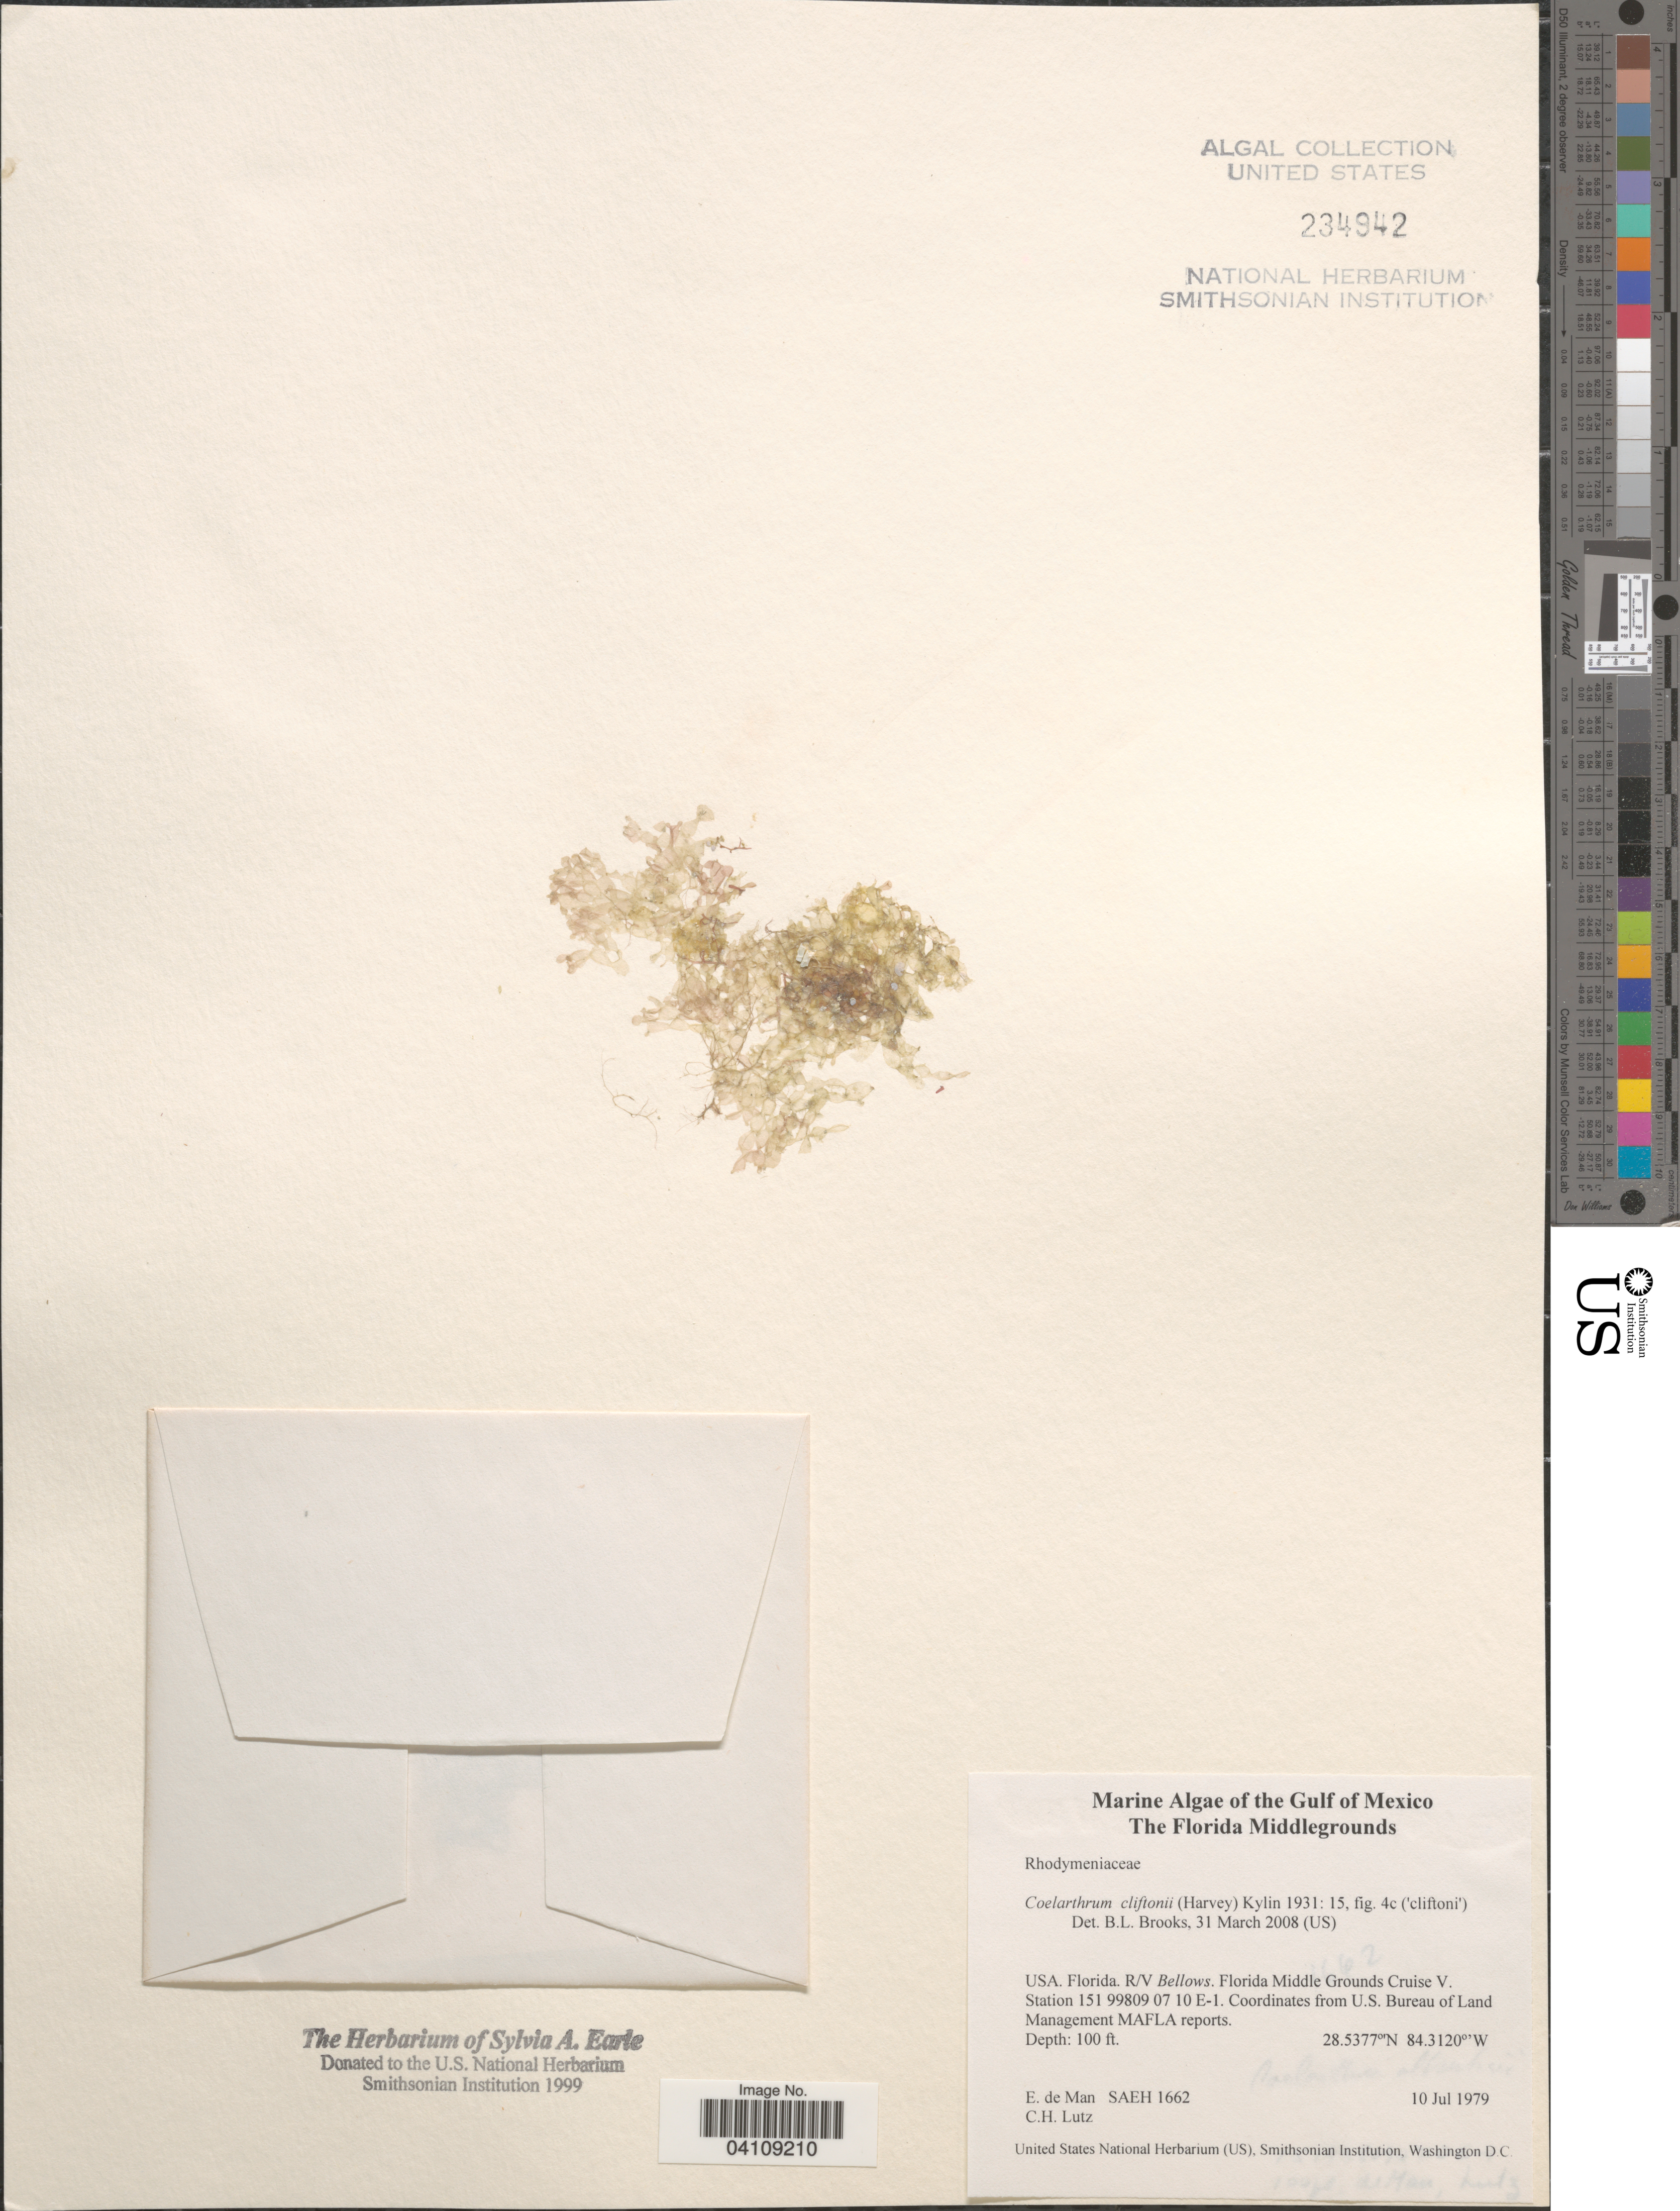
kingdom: Plantae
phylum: Rhodophyta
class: Florideophyceae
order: Rhodymeniales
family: Rhodymeniaceae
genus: Coelarthrum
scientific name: Coelarthrum cliftonii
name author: (Harv.) Kylin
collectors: E. de Man & C. Lutz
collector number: SAEH 1662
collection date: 1979-07-10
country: United States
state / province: Florida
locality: Gulf of Mexico. The Florida Middlegrounds. Florida. R/V Bellows. Florida Middle Grounds Cruise V. Station 151 99809 07 10 E-1.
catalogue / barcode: US 234942